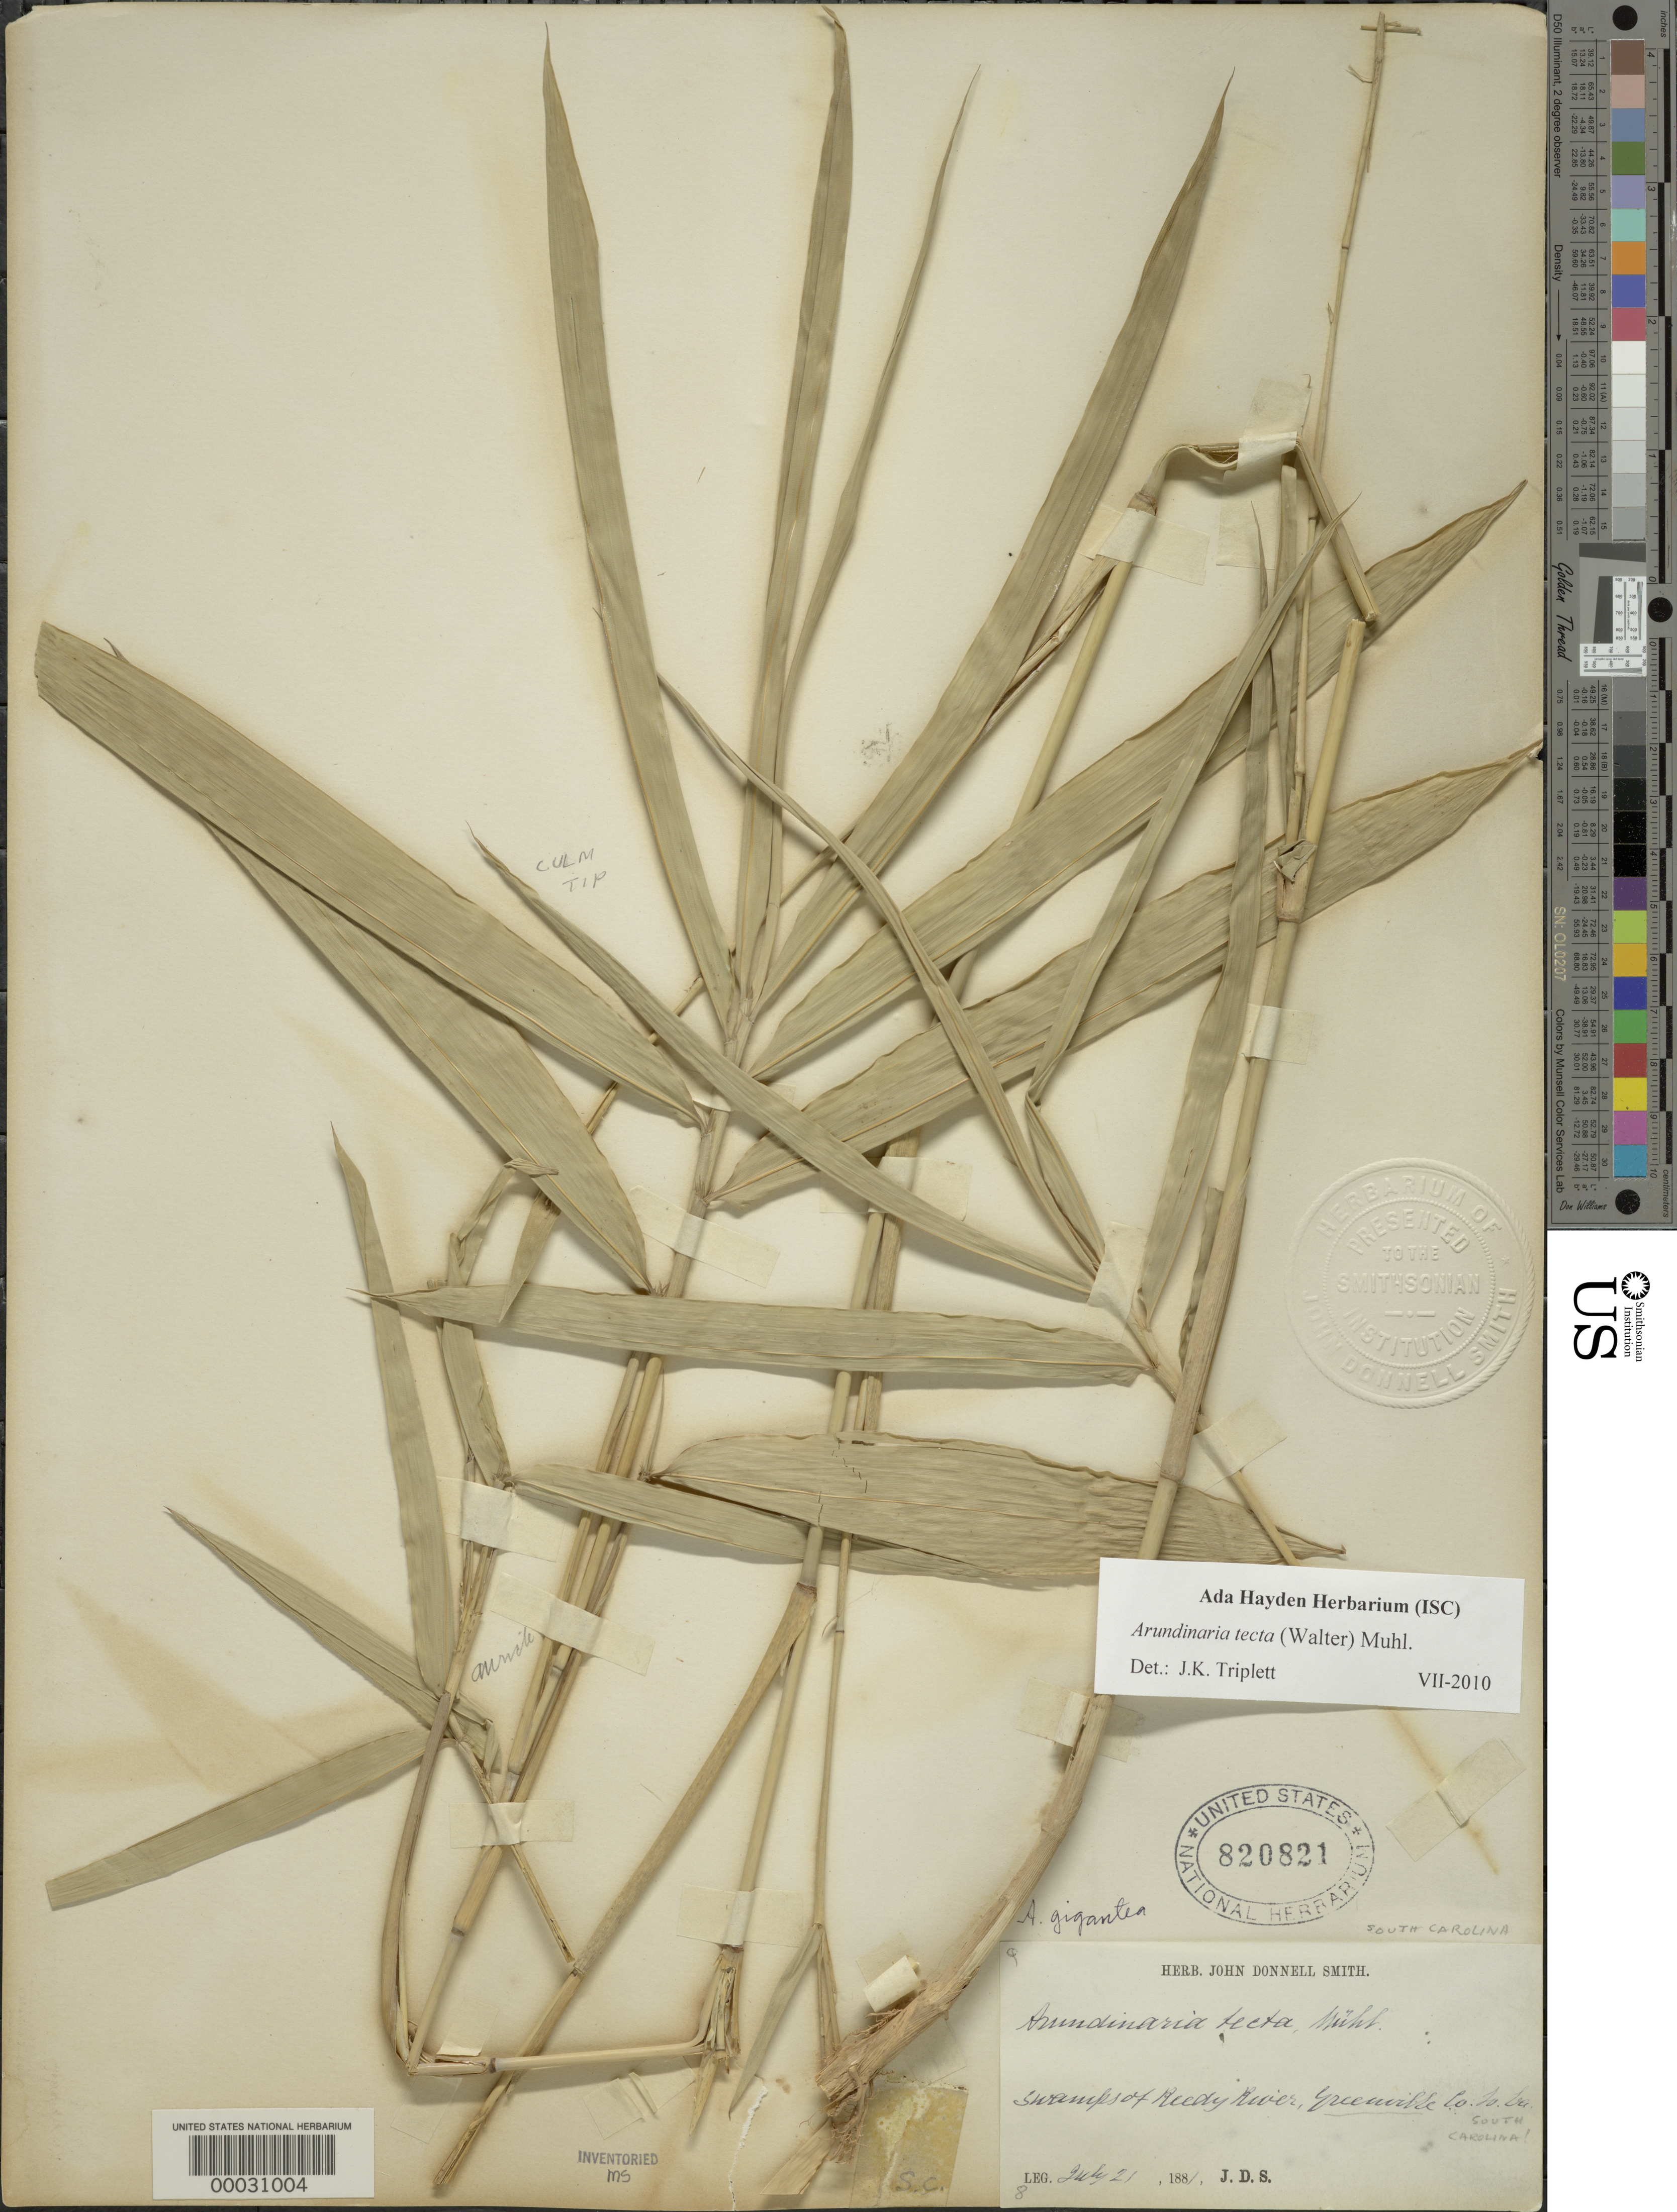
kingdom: Plantae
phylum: Tracheophyta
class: Liliopsida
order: Poales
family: Poaceae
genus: Arundinaria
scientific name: Arundinaria tecta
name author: (Walter) Muhl.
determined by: Triplett, J. K.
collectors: J. Donnell Smith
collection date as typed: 21 Jul 1881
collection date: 1881-07-21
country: United States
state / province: South Carolina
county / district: Greenville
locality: Reedy River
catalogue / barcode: US 820821